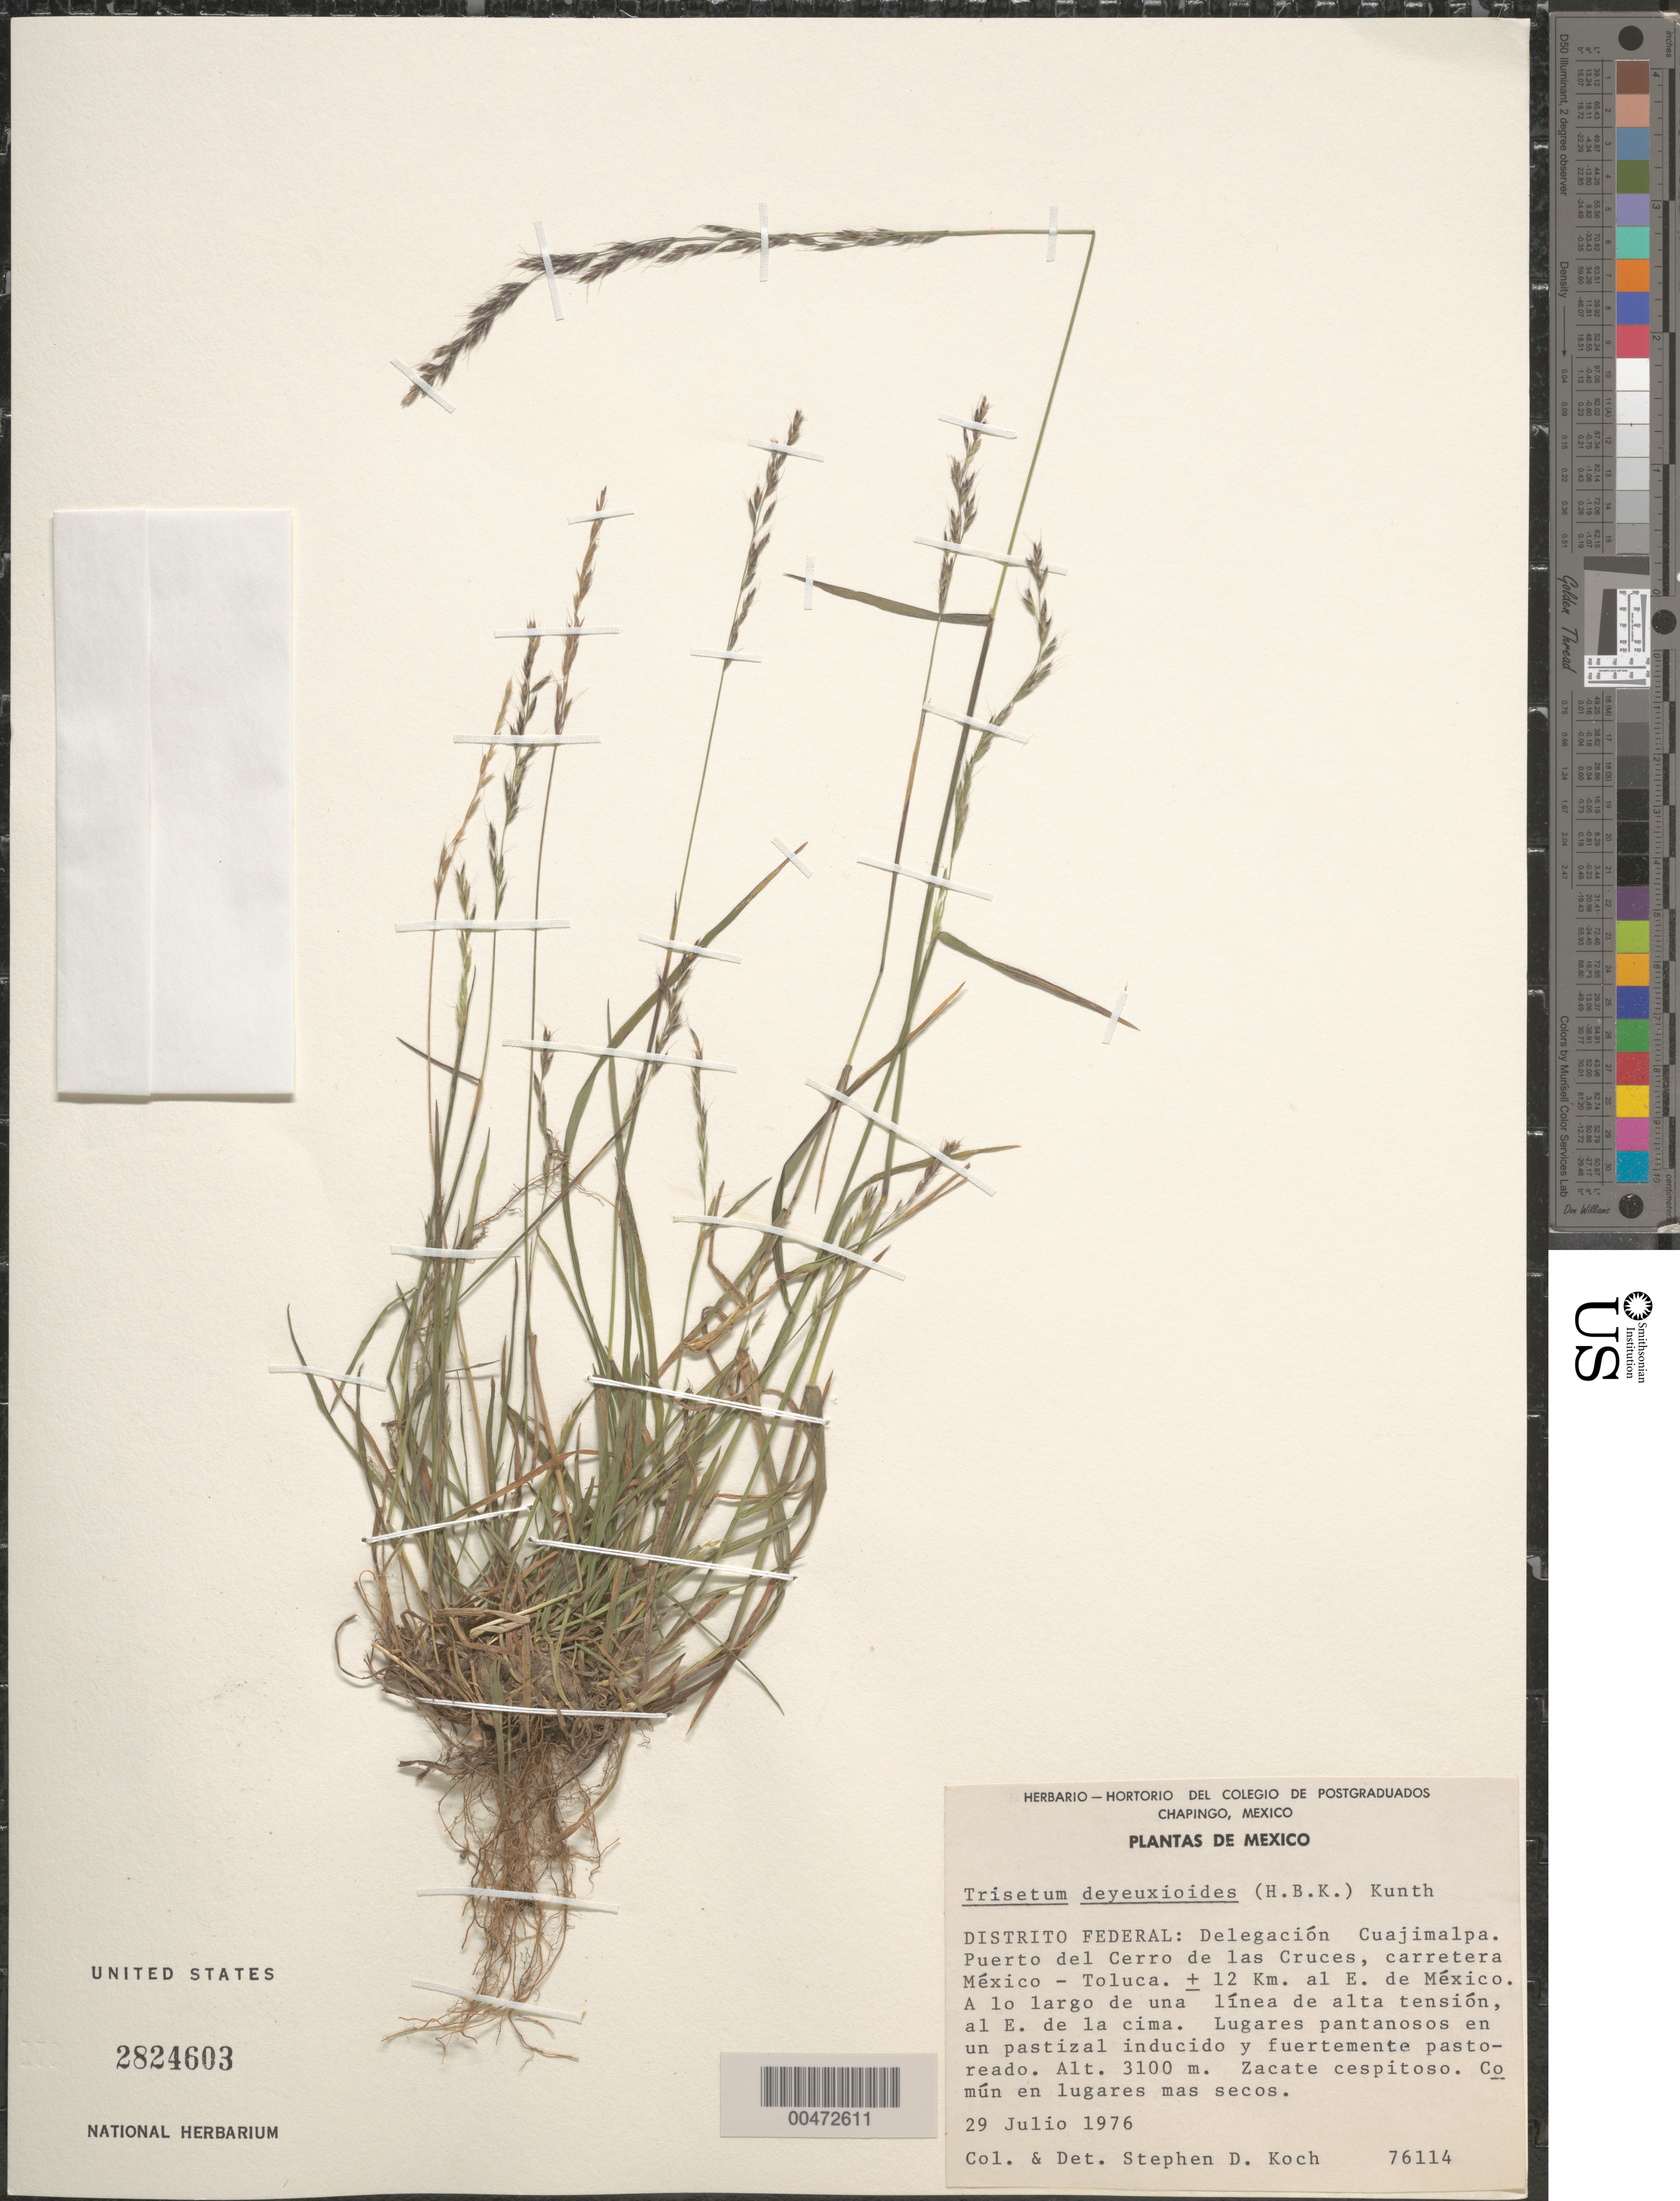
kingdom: Plantae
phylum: Tracheophyta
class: Liliopsida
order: Poales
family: Poaceae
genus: Trisetum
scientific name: Trisetum deyeuxioides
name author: (Kunth) Kunth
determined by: Koch, S. D.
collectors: S. D. Koch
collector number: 76114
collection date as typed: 29 Jul 1976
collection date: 1976-07-29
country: Mexico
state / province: Distrito Federal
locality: Delegación Cuajimalpa, Puerto del Cerro de las Cruces, México - Toluca Hwy, 12 km E of México, E of the summit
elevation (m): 3100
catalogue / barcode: US 2824603